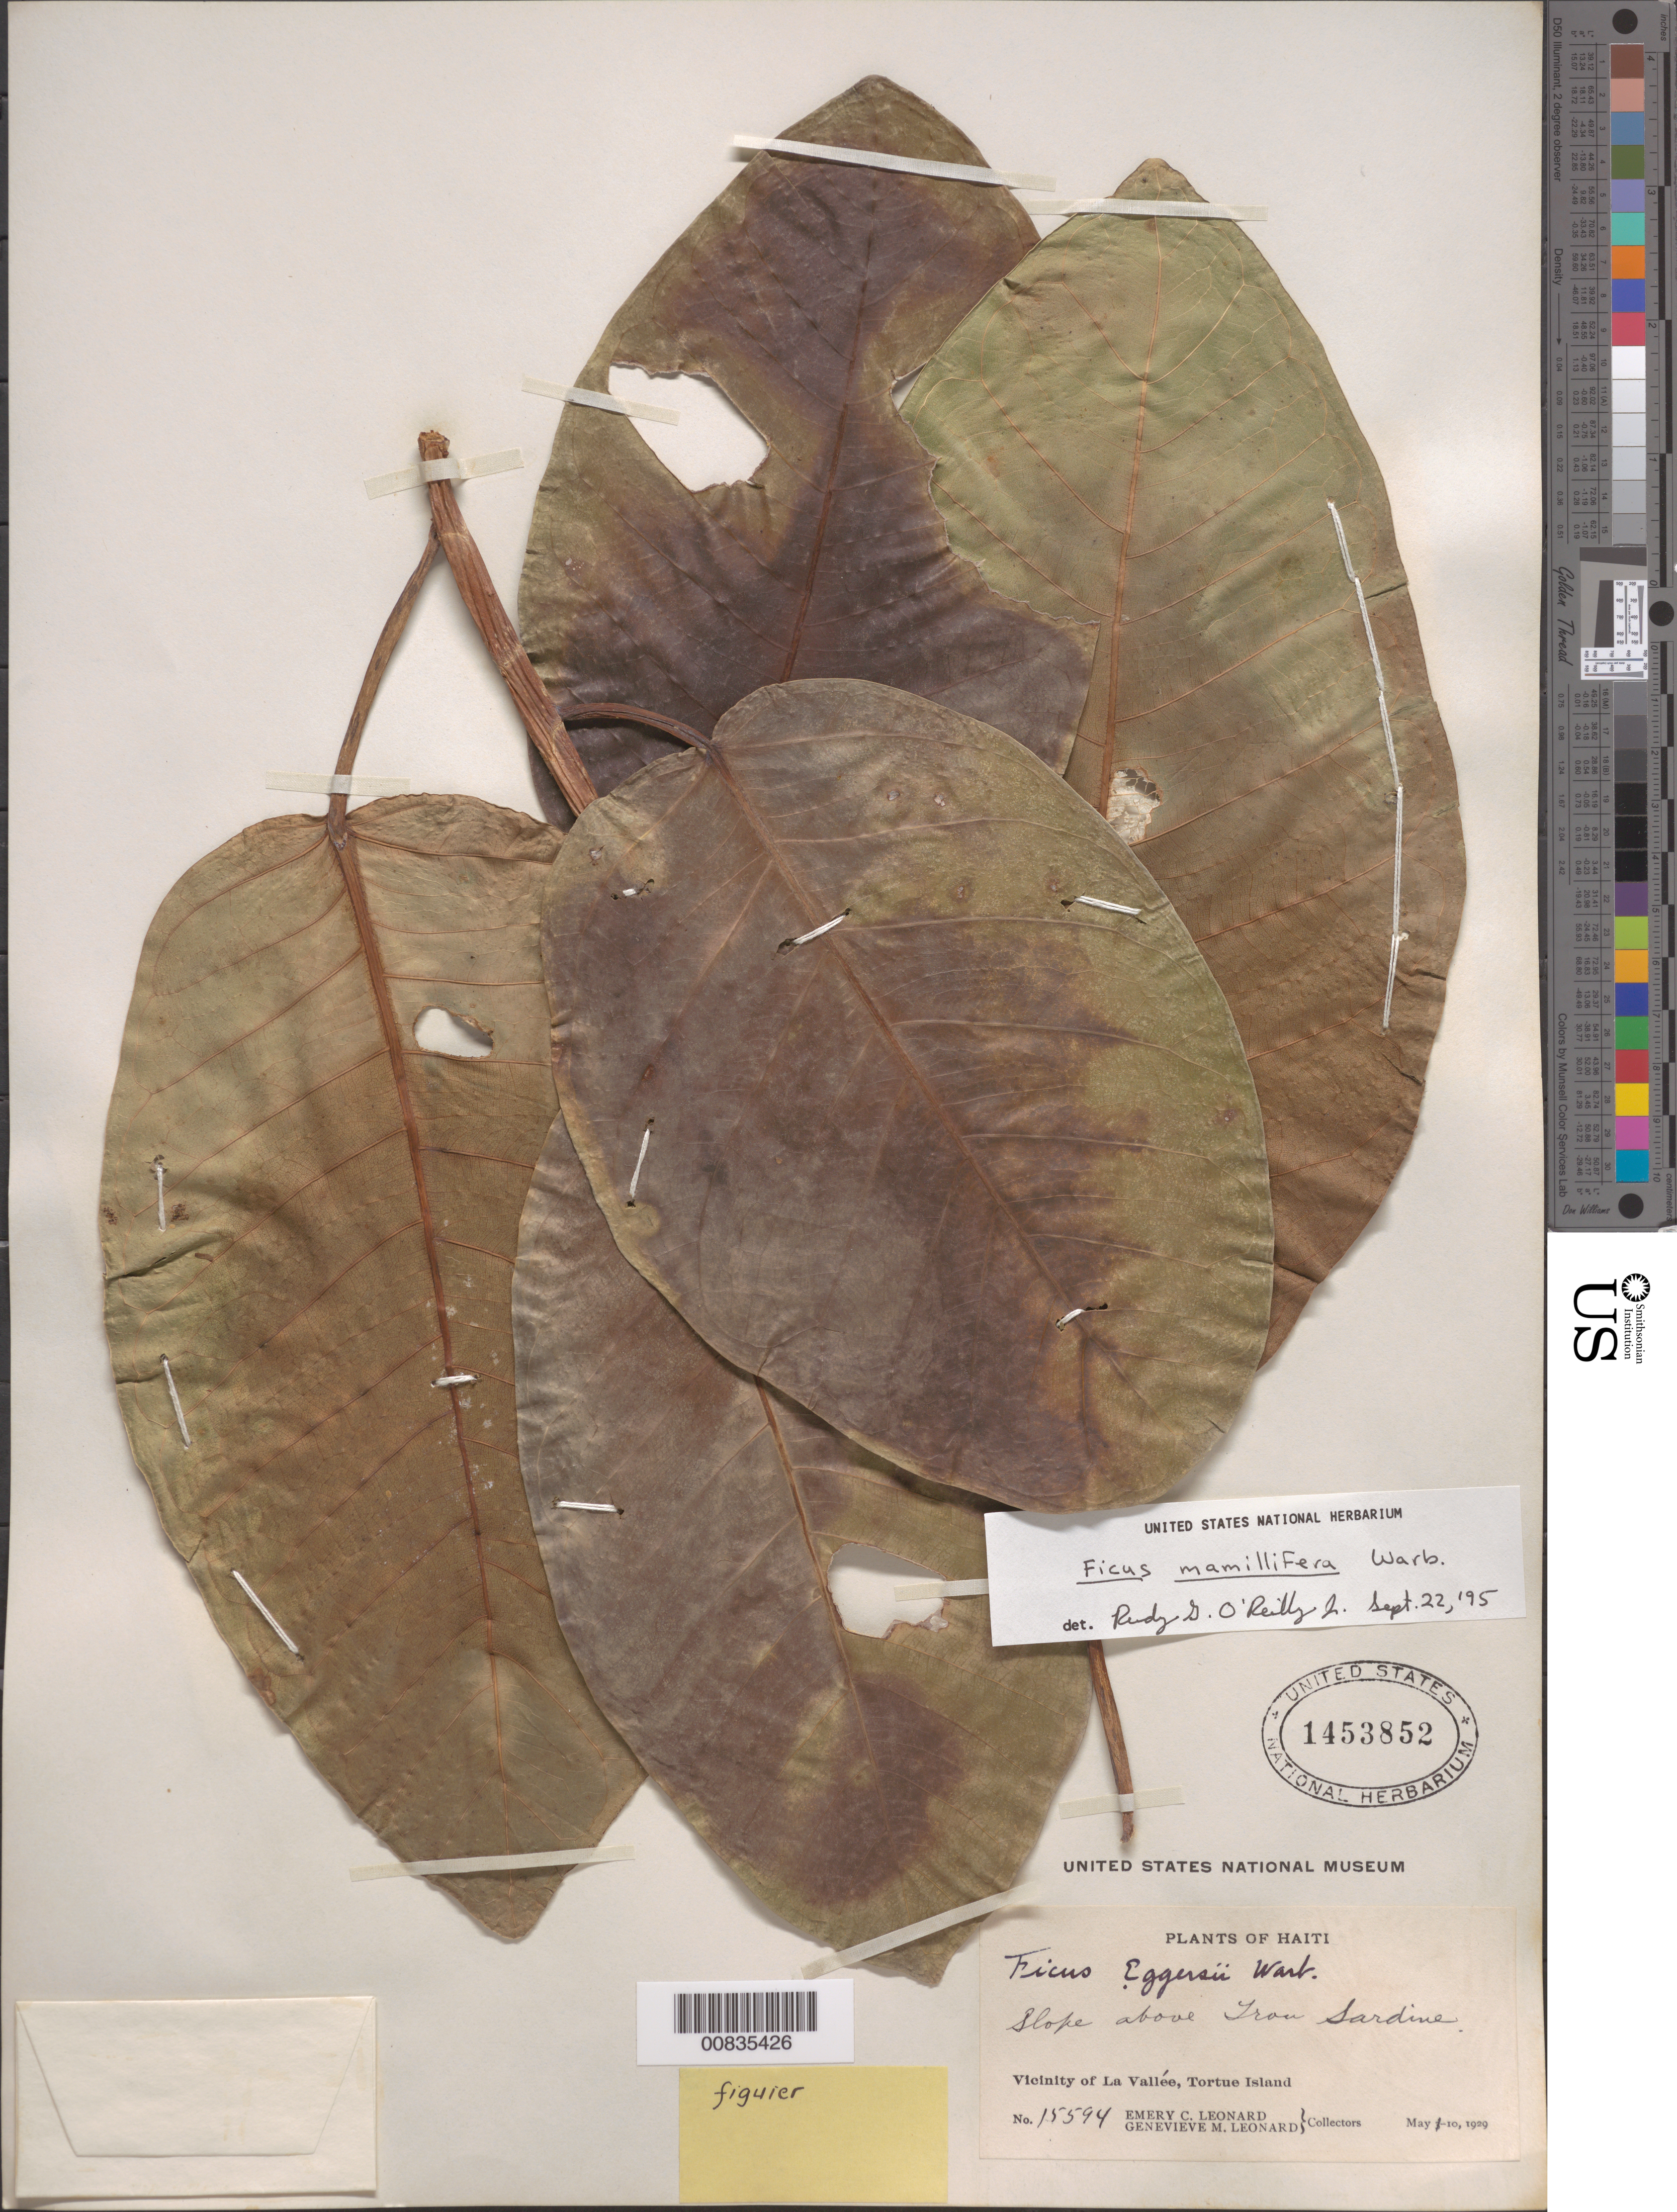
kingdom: Plantae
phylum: Tracheophyta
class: Magnoliopsida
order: Rosales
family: Moraceae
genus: Ficus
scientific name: Ficus mamillifera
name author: Warb.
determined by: O'Reilly, R. G., Jr., (US), NMNH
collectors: E. C. Leonard & G. M. Leonard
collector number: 15594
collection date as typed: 10 May 1929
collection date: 1929-05-10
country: Haiti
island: Île de Tortue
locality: Slope above Trou Sardine. Vicinity of La Vallée.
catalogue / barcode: US 1453852